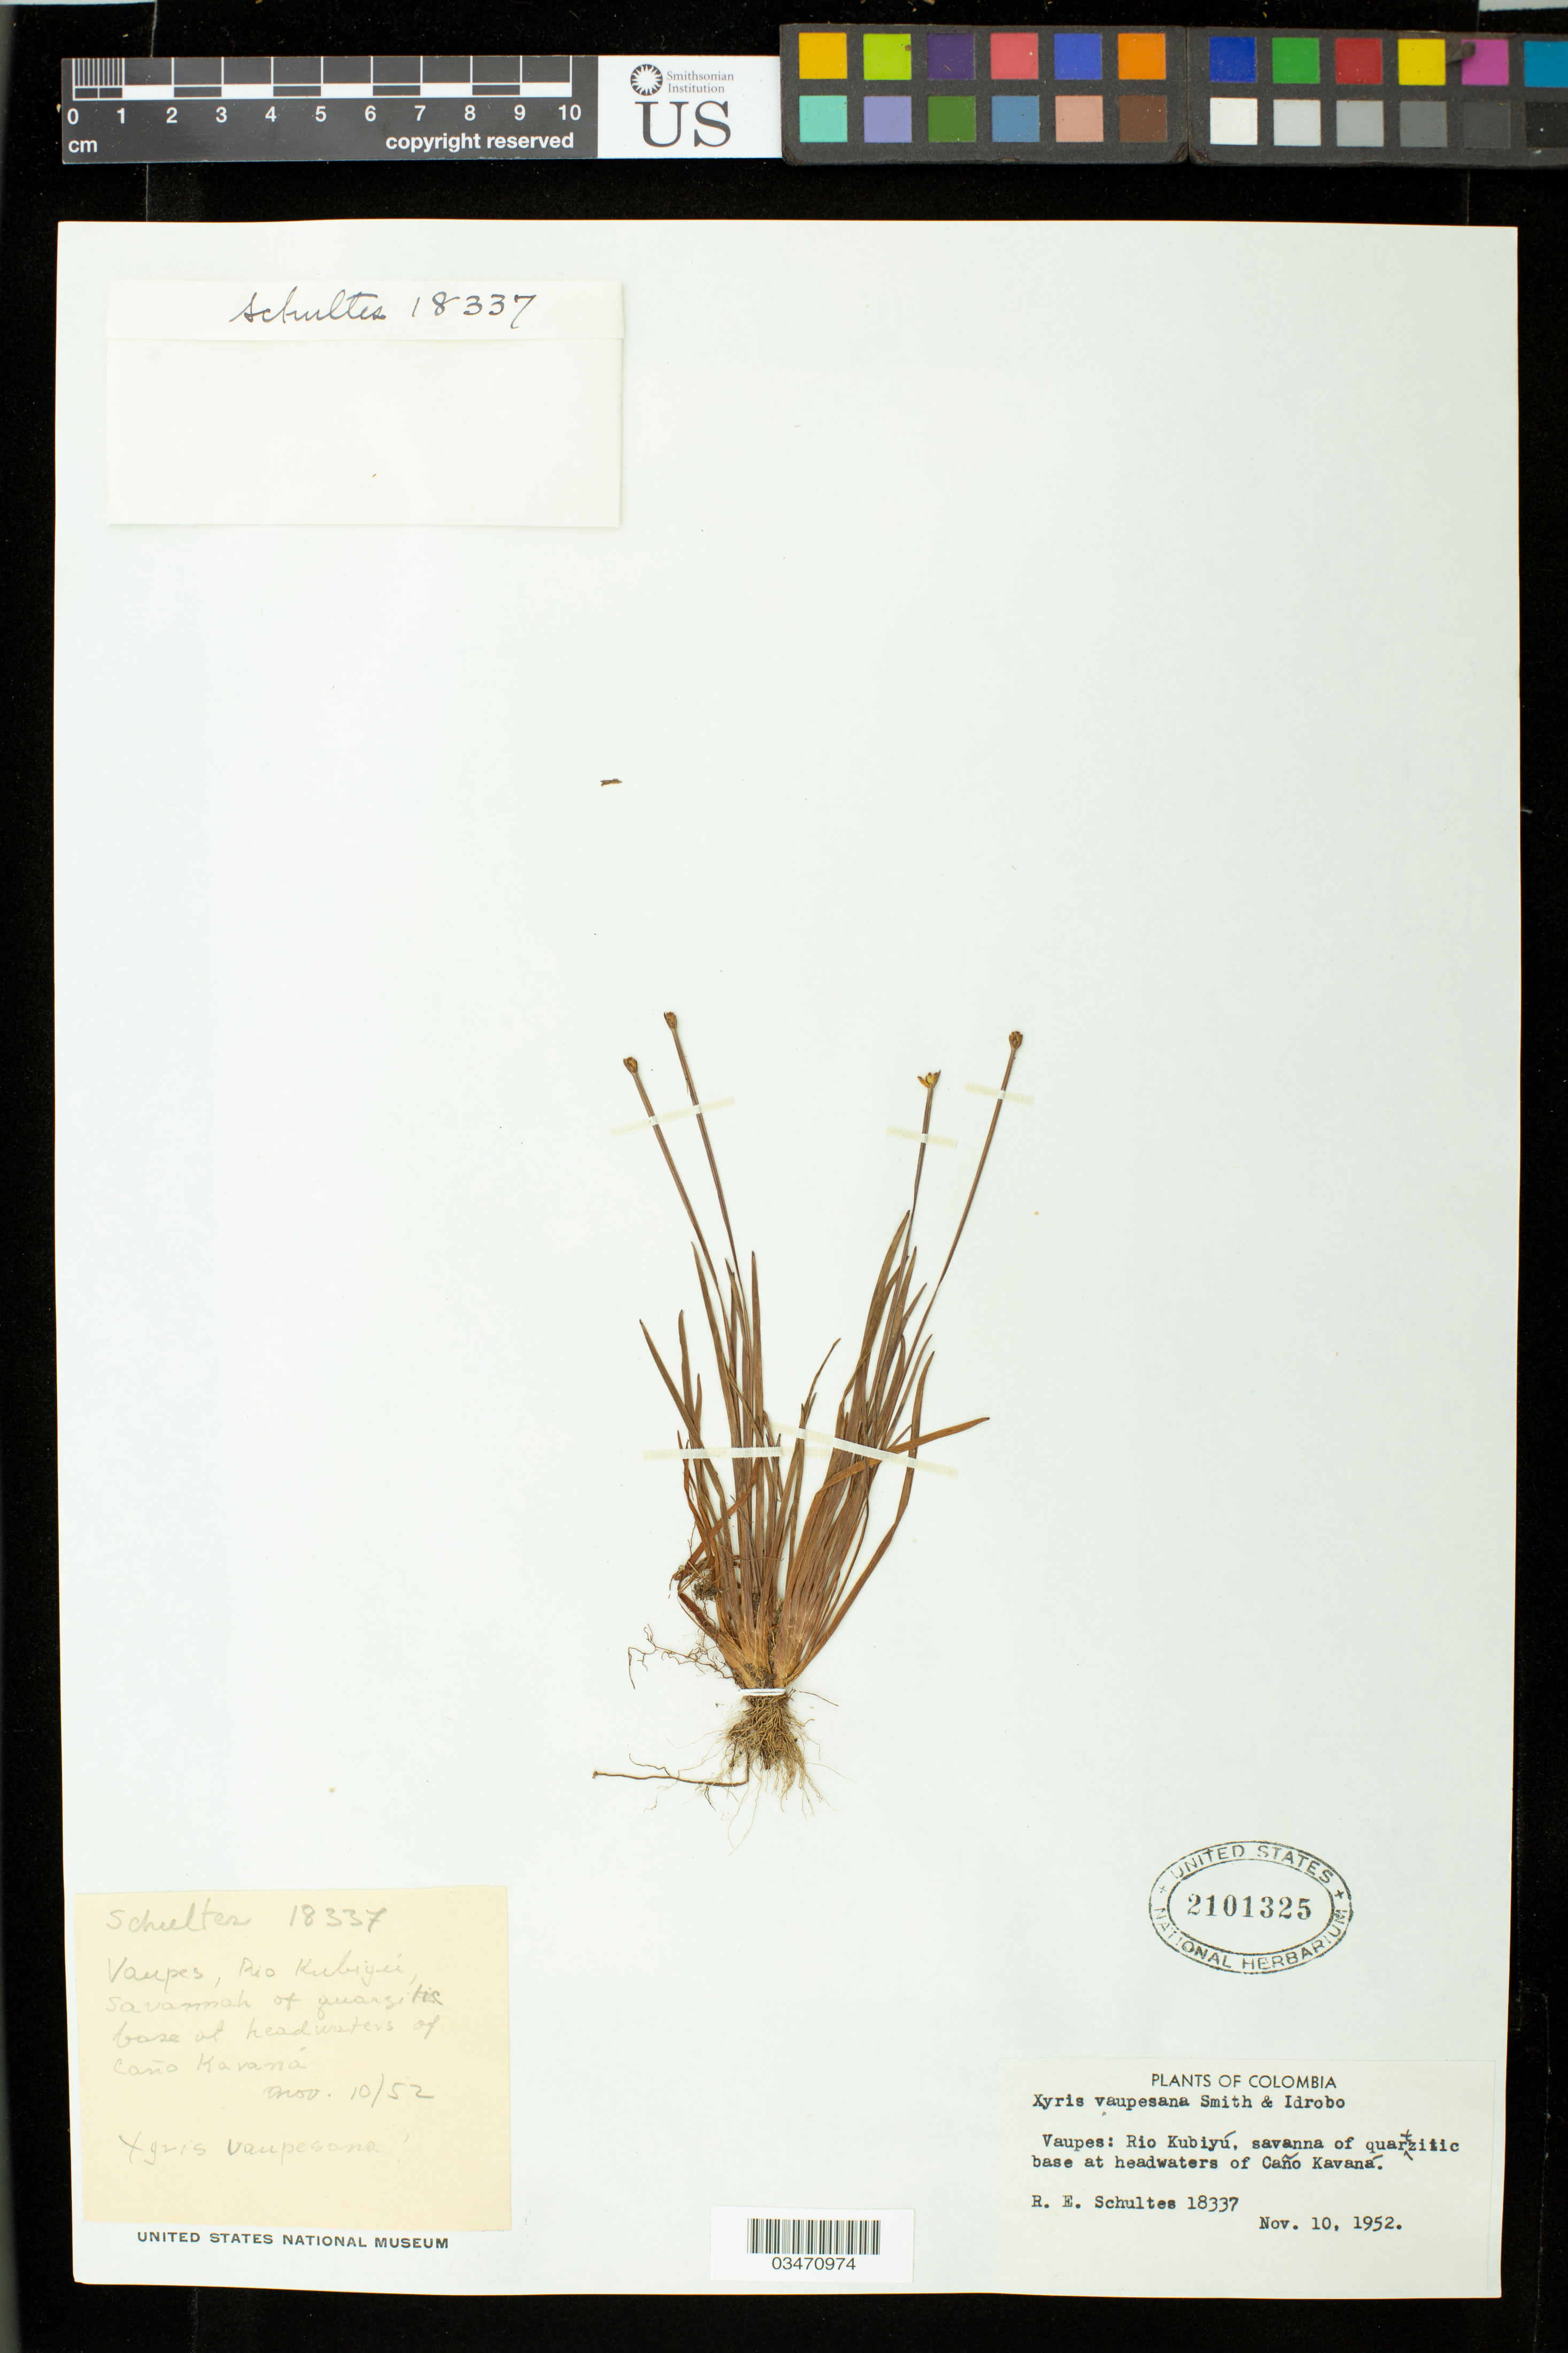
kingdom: Plantae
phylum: Tracheophyta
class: Liliopsida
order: Poales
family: Xyridaceae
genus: Xyris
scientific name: Xyris vaupesana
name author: Idrobo & L.B. Sm.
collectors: R. E. Schultes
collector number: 18337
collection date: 1952-11-10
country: Colombia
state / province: Vaupés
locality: Río Kubiyú, Cano Kavana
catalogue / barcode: US 2101325